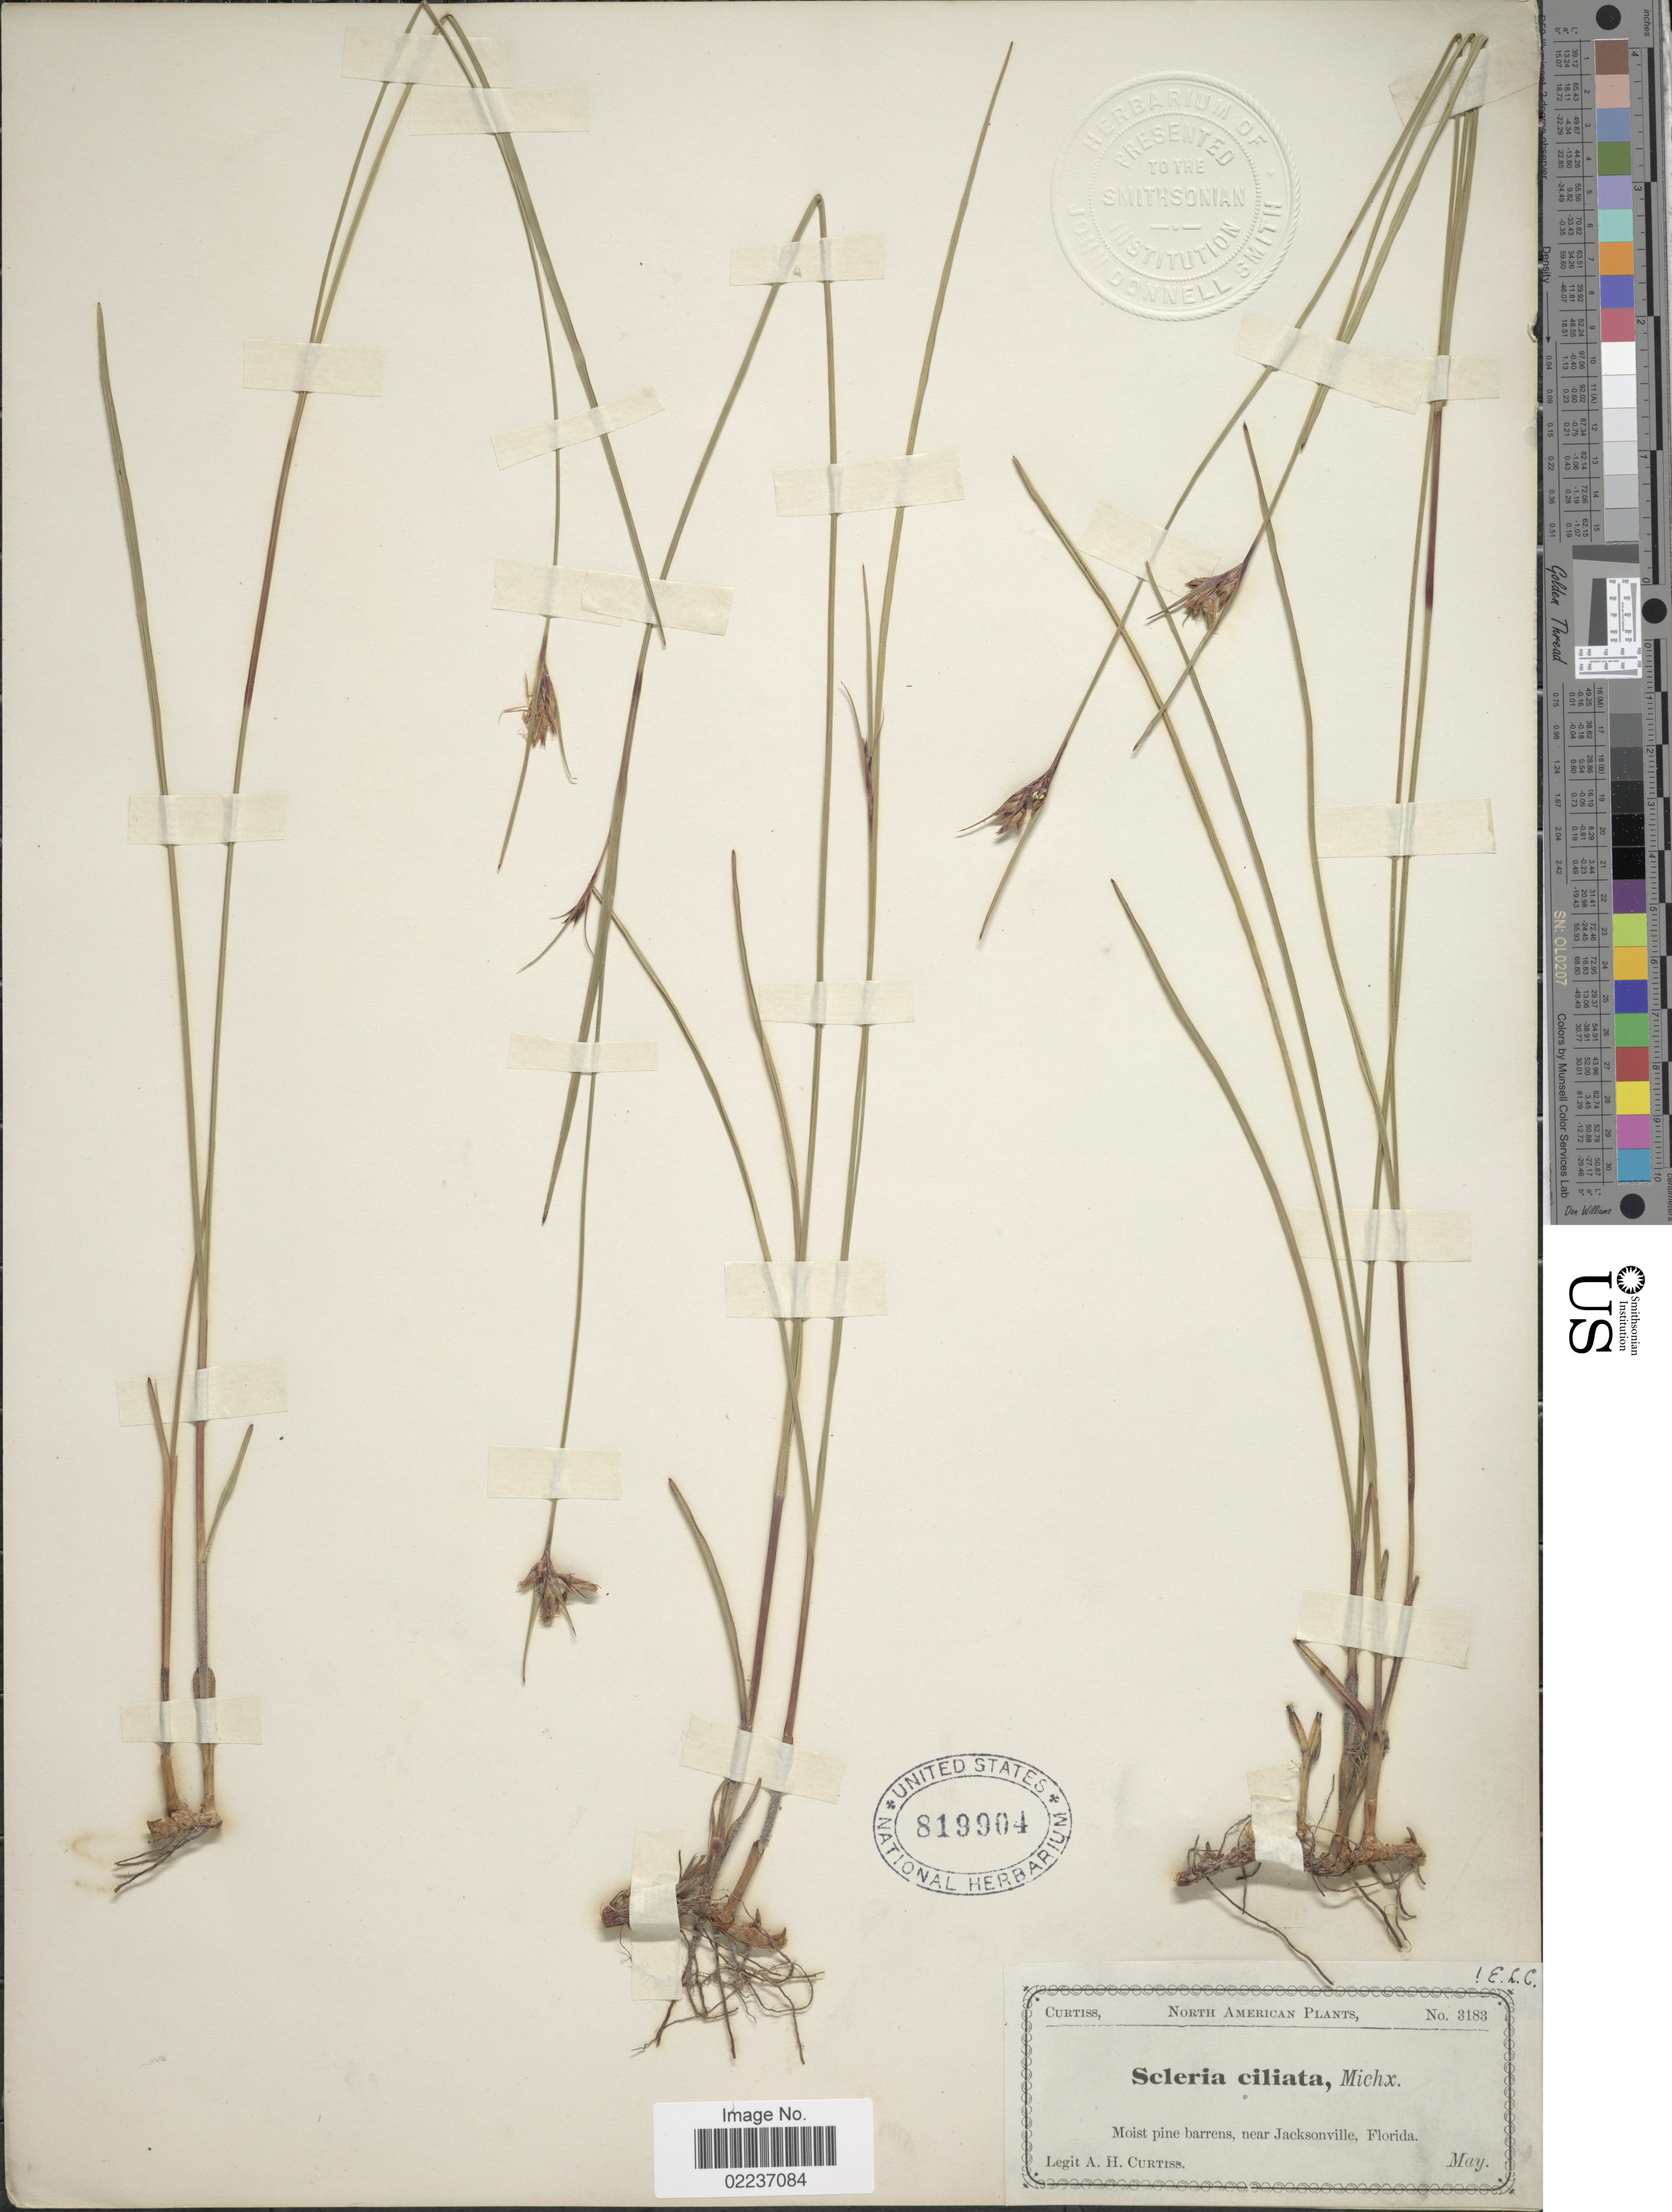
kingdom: Plantae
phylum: Tracheophyta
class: Liliopsida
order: Poales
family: Cyperaceae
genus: Scleria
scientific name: Scleria ciliata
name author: Michx.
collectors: A. H. Curtiss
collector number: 3183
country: United States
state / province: Florida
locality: Moist pine barrens, near Jacksonville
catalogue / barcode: US 819904